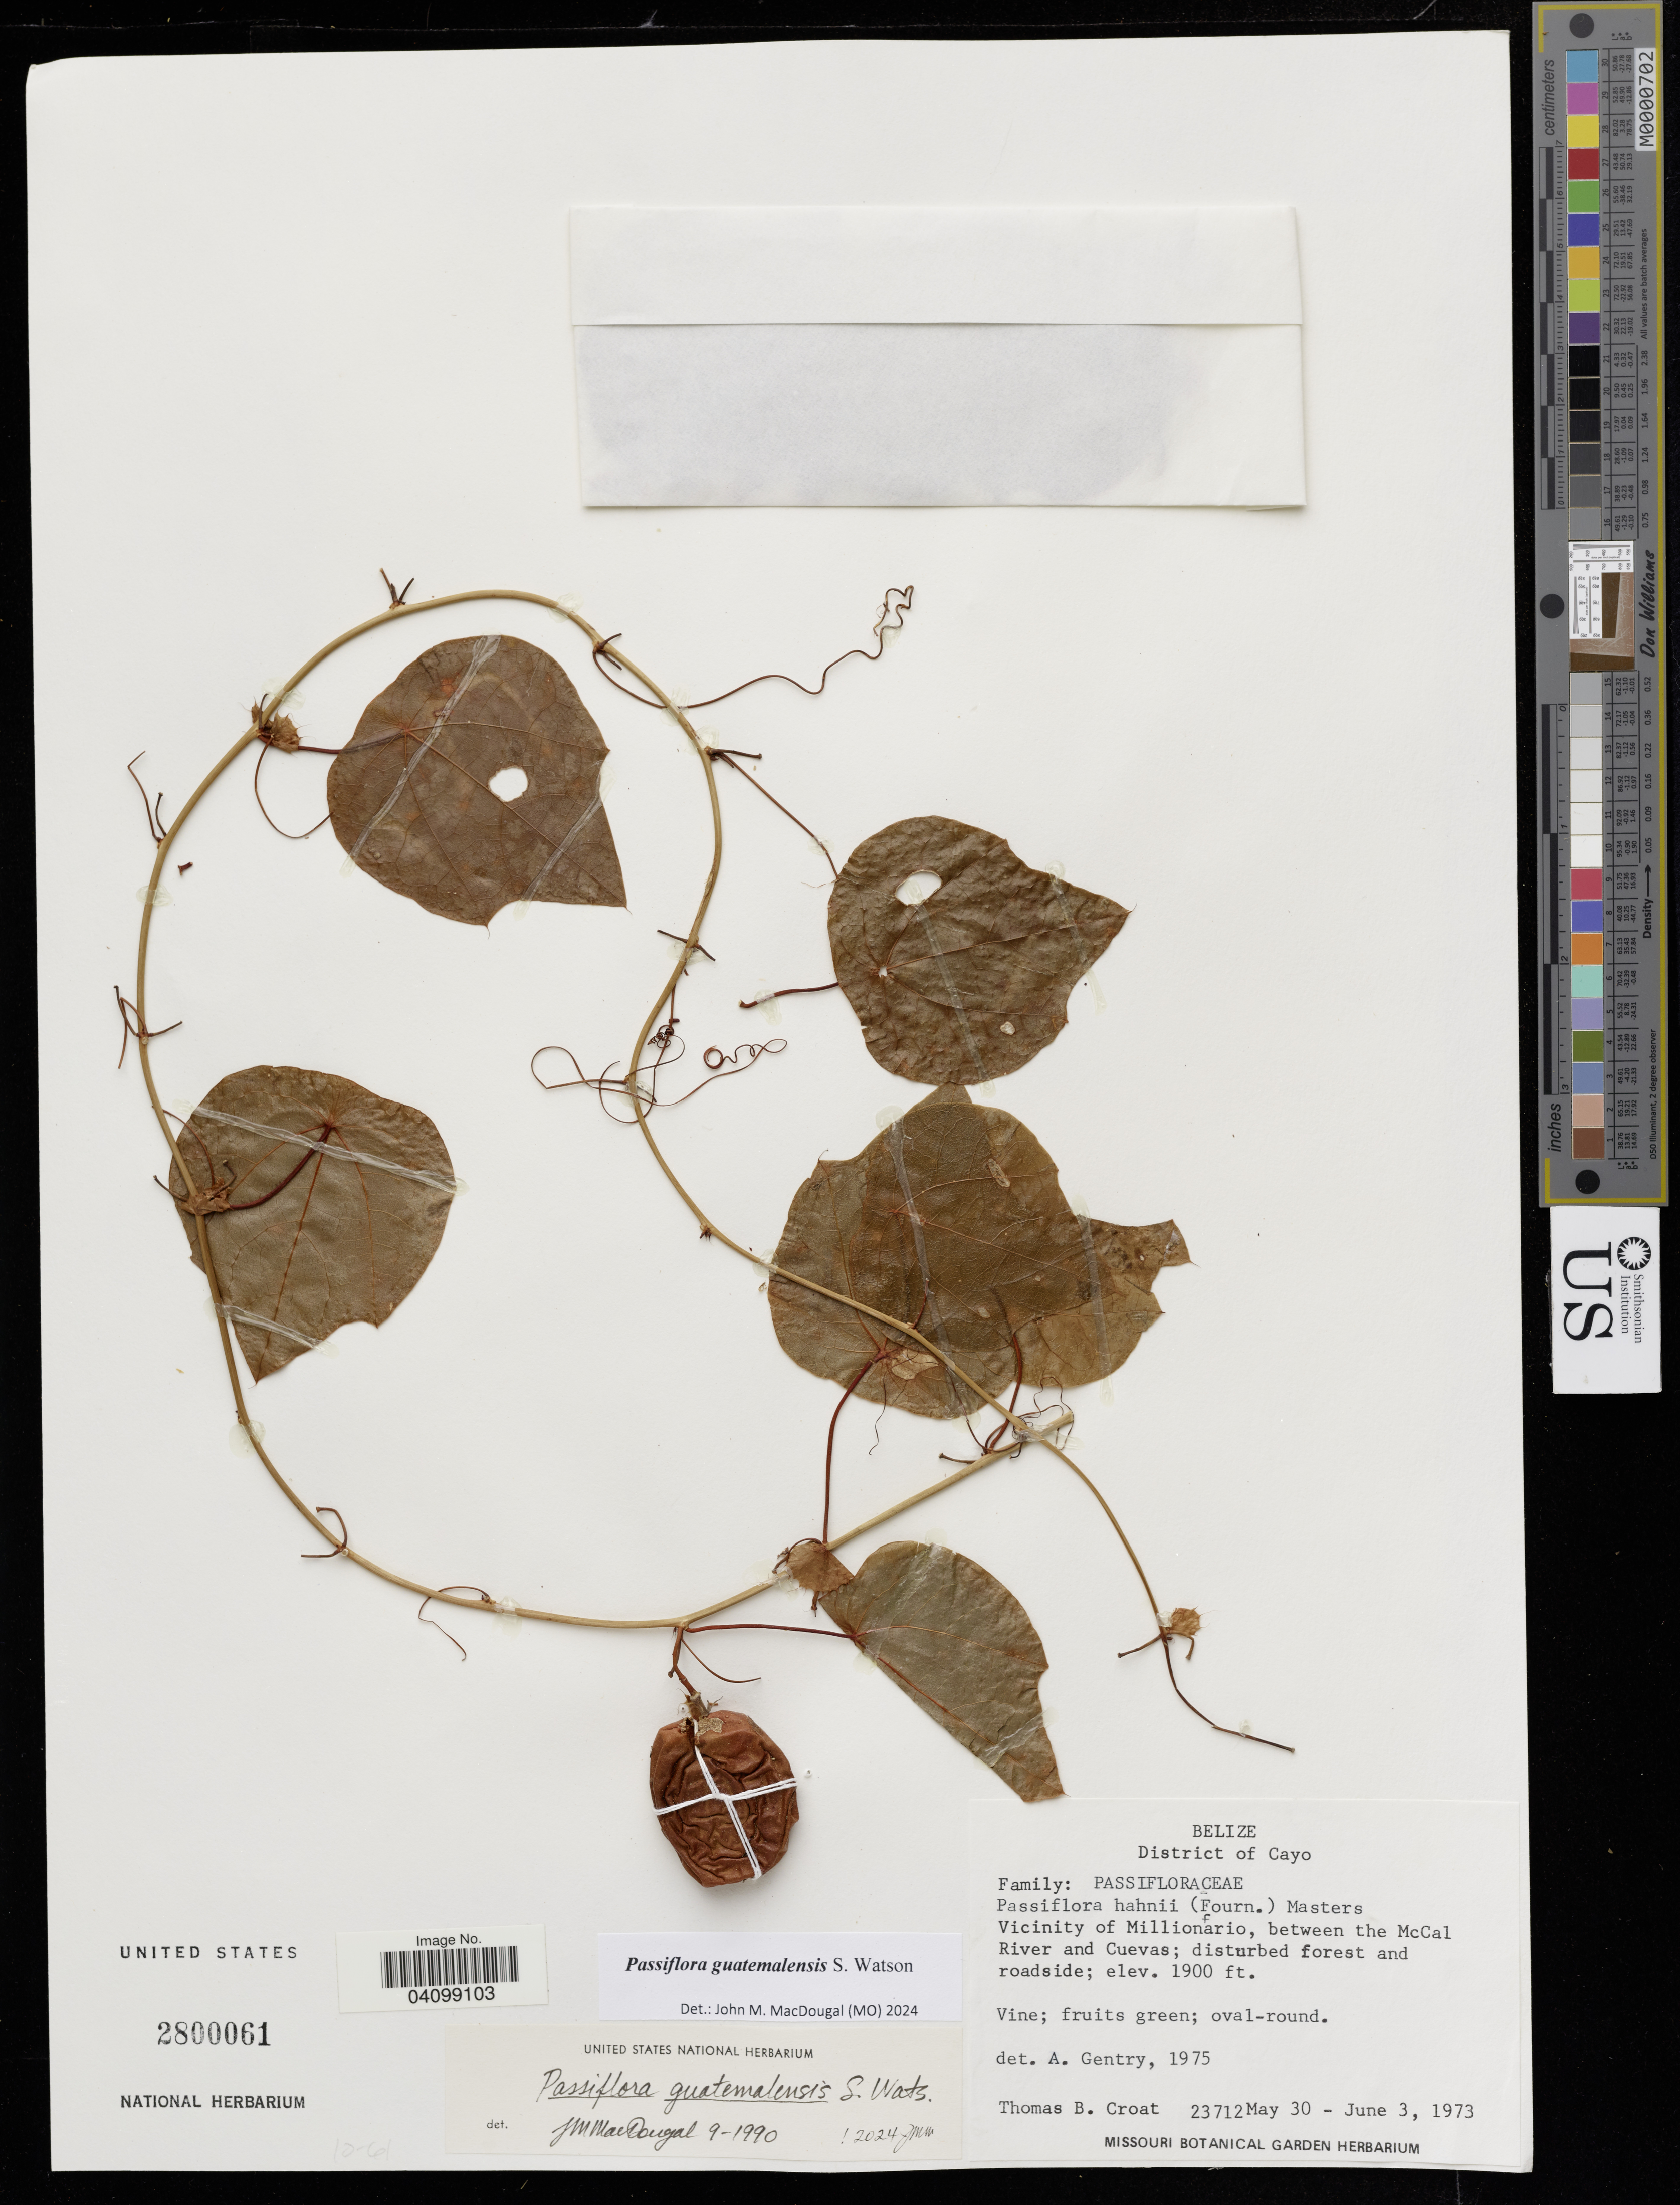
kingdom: Plantae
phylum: Tracheophyta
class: Magnoliopsida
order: Malpighiales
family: Passifloraceae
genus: Passiflora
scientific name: Passiflora guatemalensis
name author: S. Watson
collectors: T. B. Croat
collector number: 23712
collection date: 1973-05-30/1973-06-03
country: Belize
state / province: Cayo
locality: Vicinity of Millionario, between the McCal River and Cuevas.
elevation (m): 579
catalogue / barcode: US 2800061